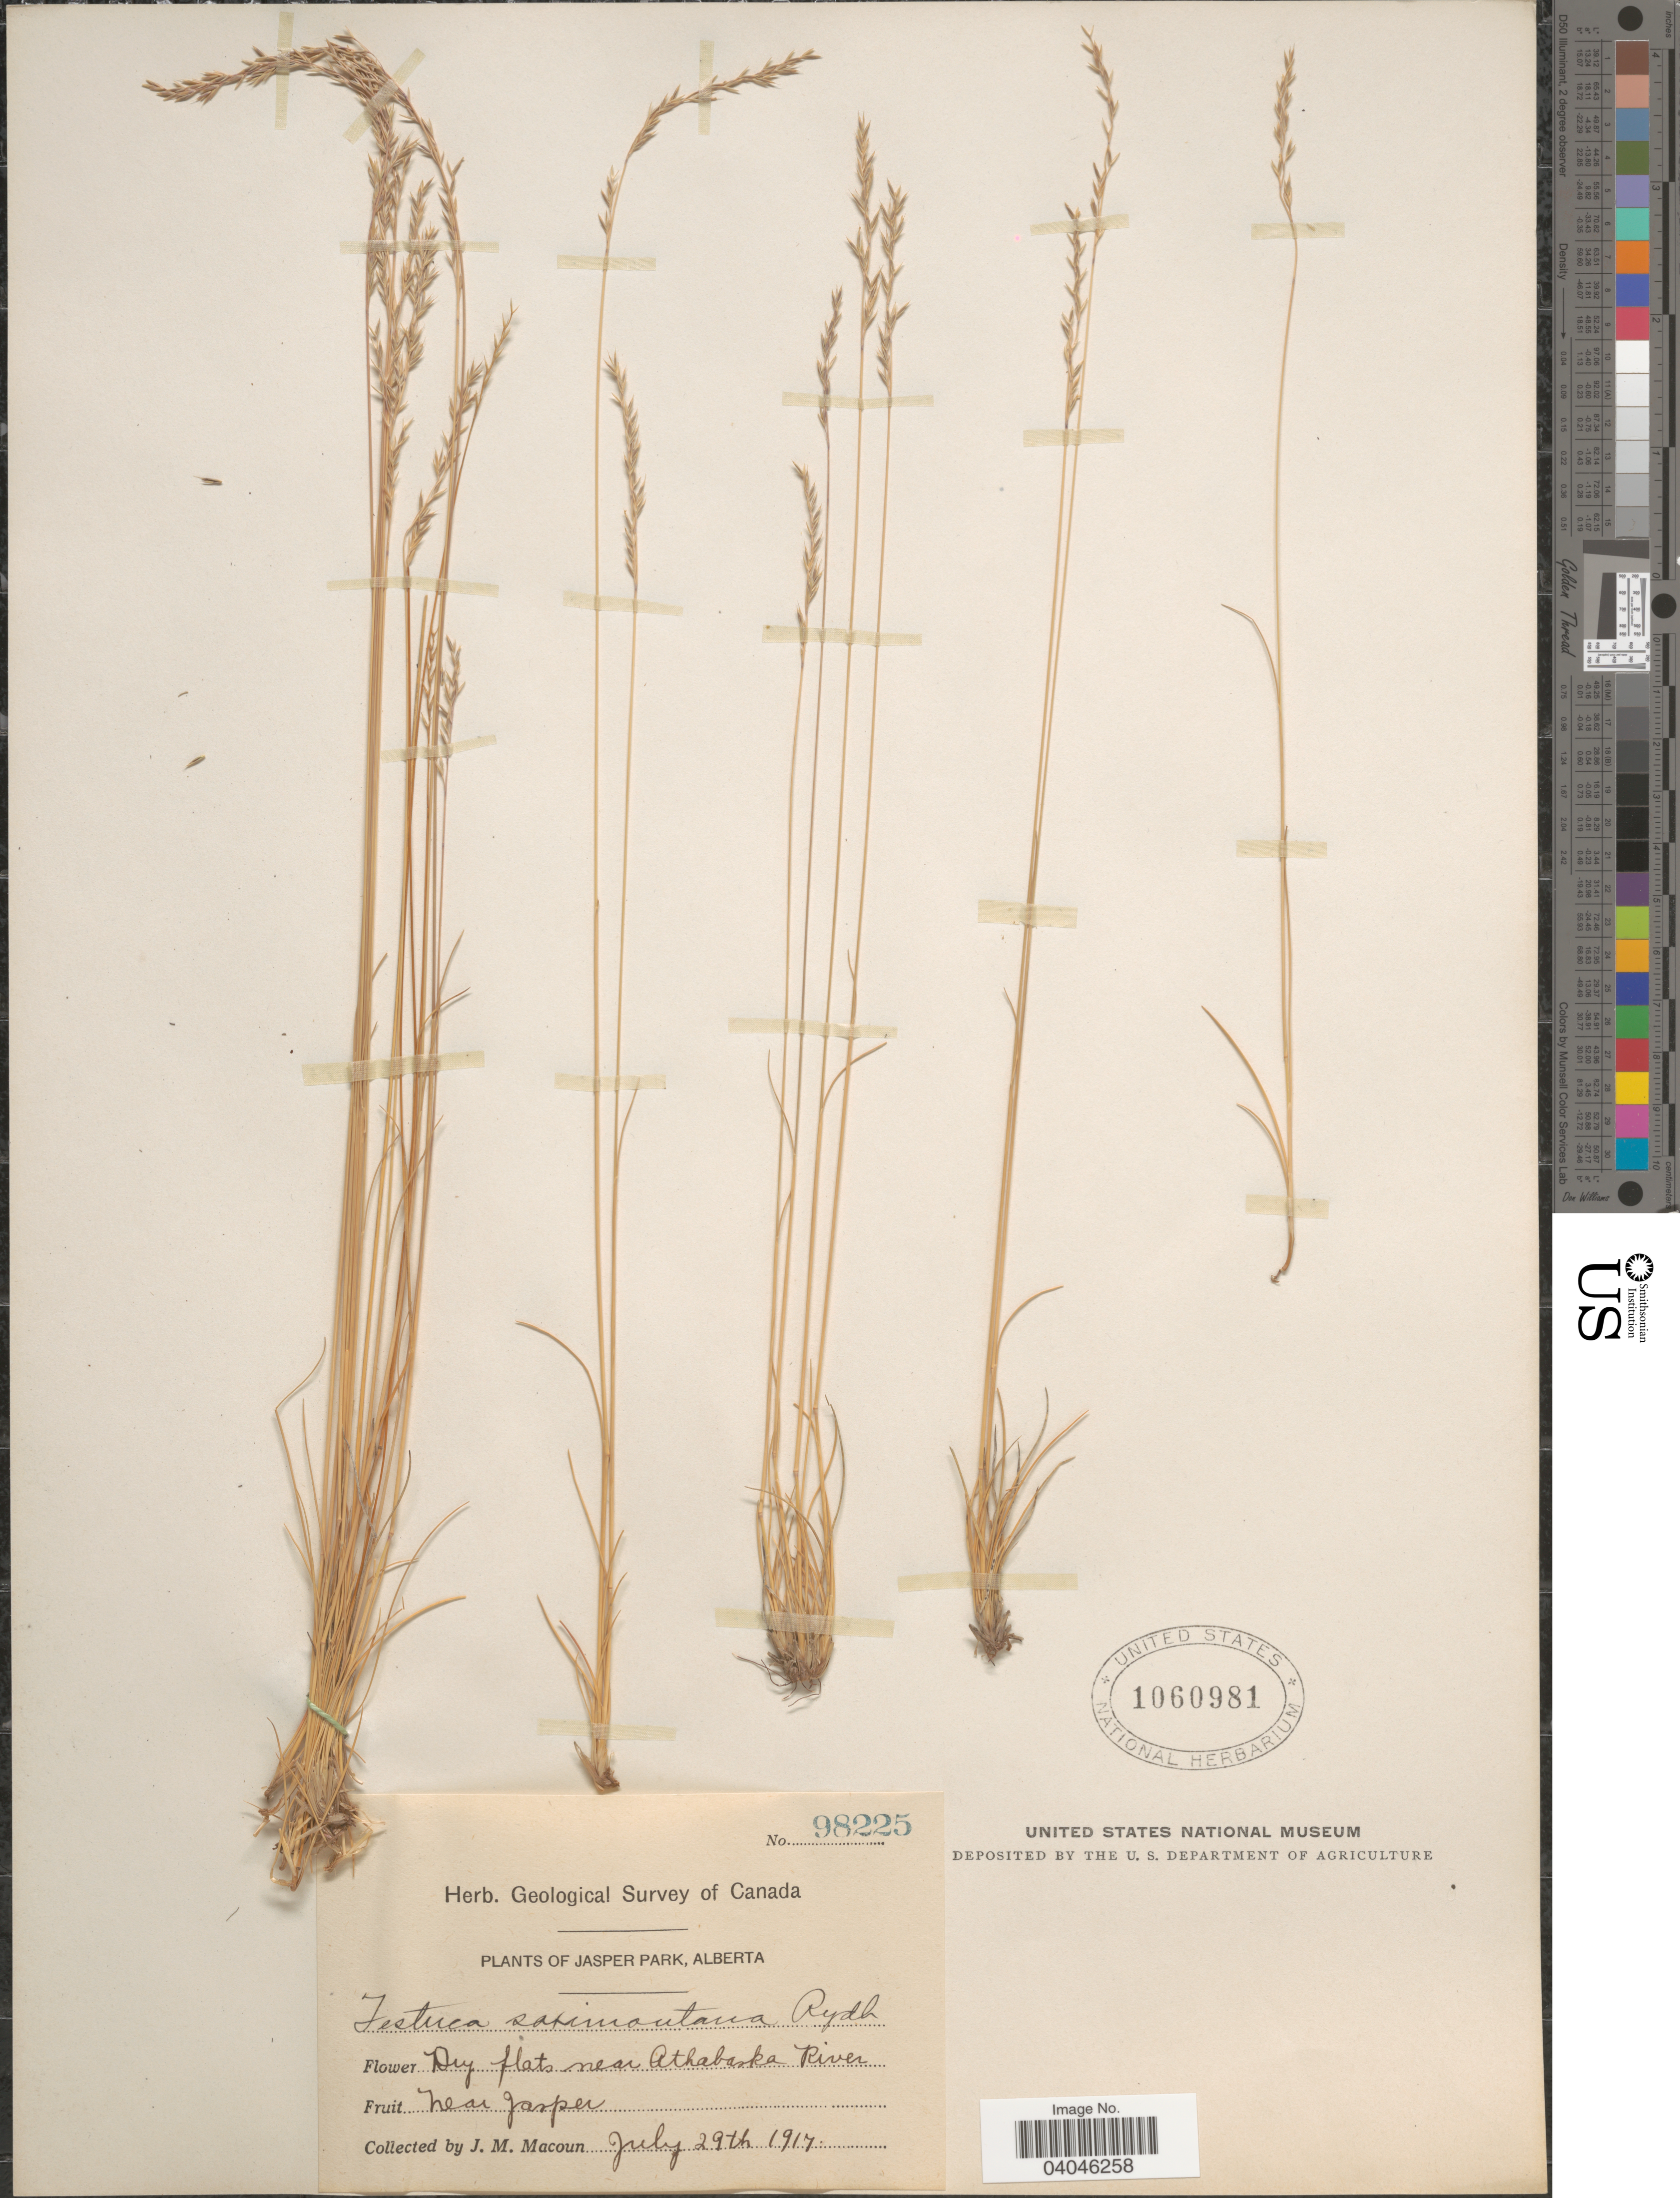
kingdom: Plantae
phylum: Tracheophyta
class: Liliopsida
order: Poales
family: Poaceae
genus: Festuca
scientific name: Festuca saximontana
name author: Rydb.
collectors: J. M. Macoun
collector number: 98225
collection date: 1917-07-29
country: Canada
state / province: Alberta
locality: Jasper Park. Near Athabaska River near Jasper.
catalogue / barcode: US 1060981